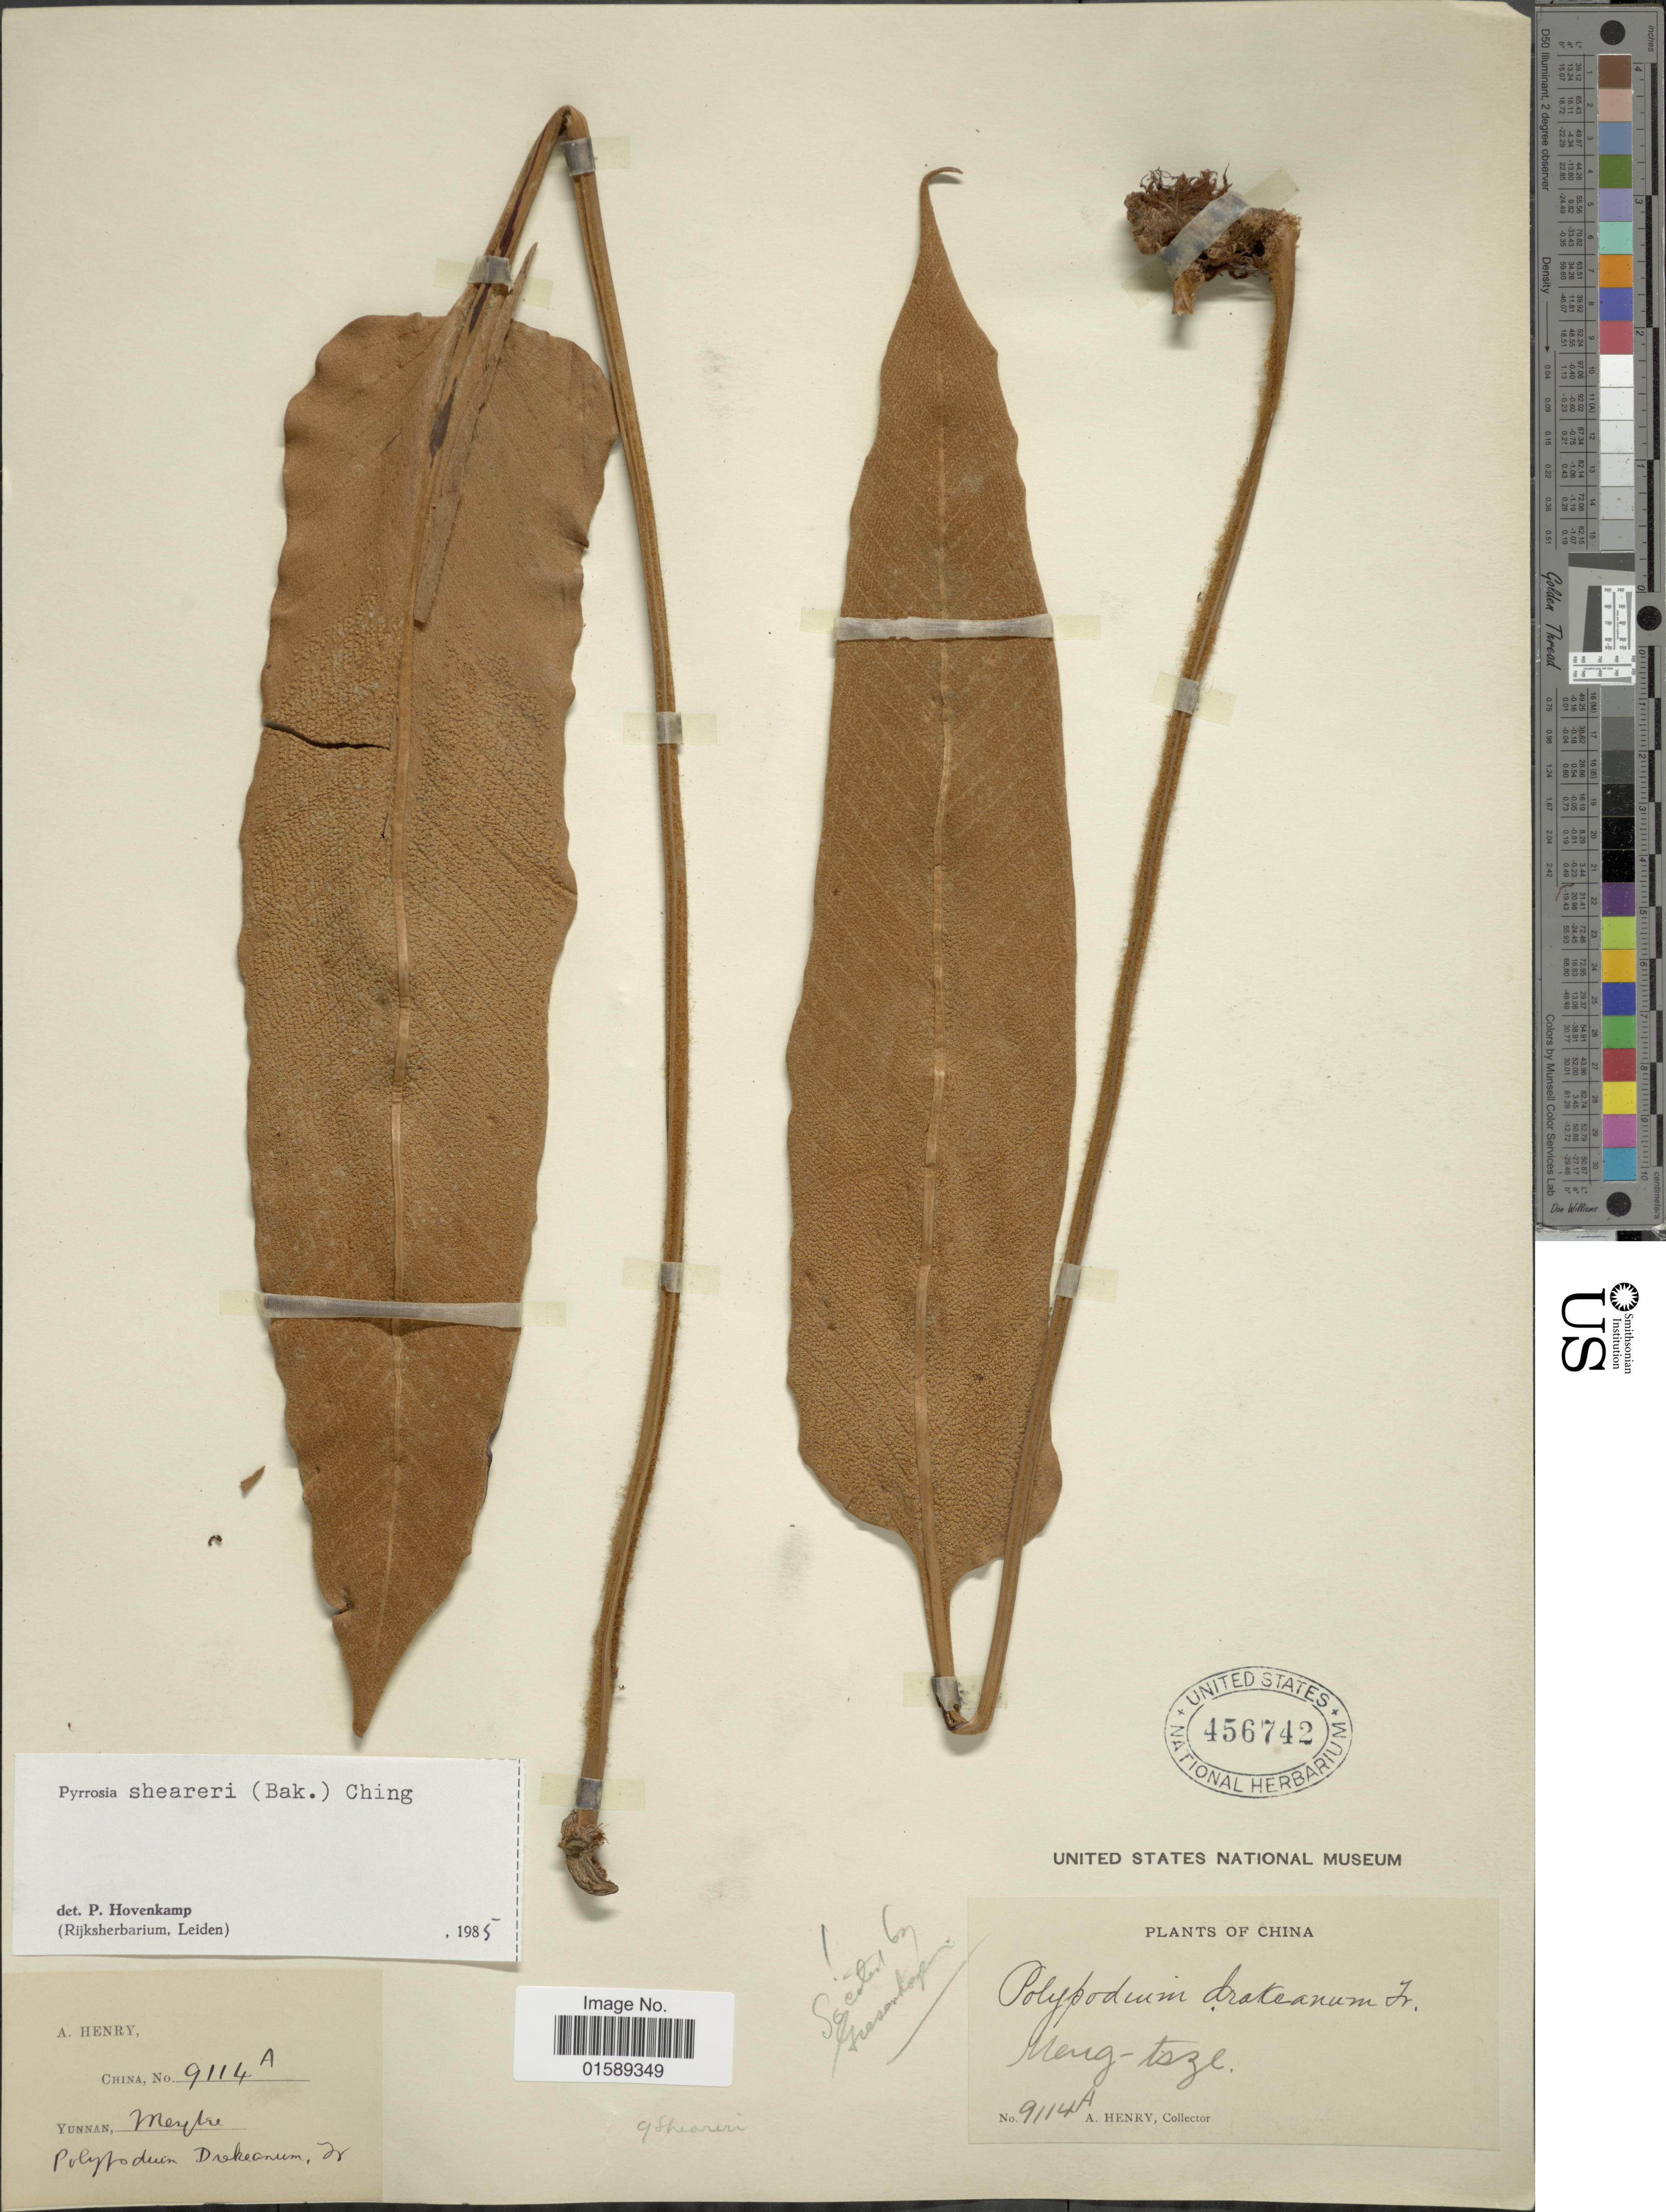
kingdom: Plantae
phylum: Tracheophyta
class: Polypodiopsida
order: Polypodiales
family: Polypodiaceae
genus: Pyrrosia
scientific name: Pyrrosia sheareri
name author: (Baker) Ching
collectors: A. Henry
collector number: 9114 A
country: China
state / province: Yunnan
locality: China, Yunnan, Meng-tsze.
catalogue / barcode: US 456742